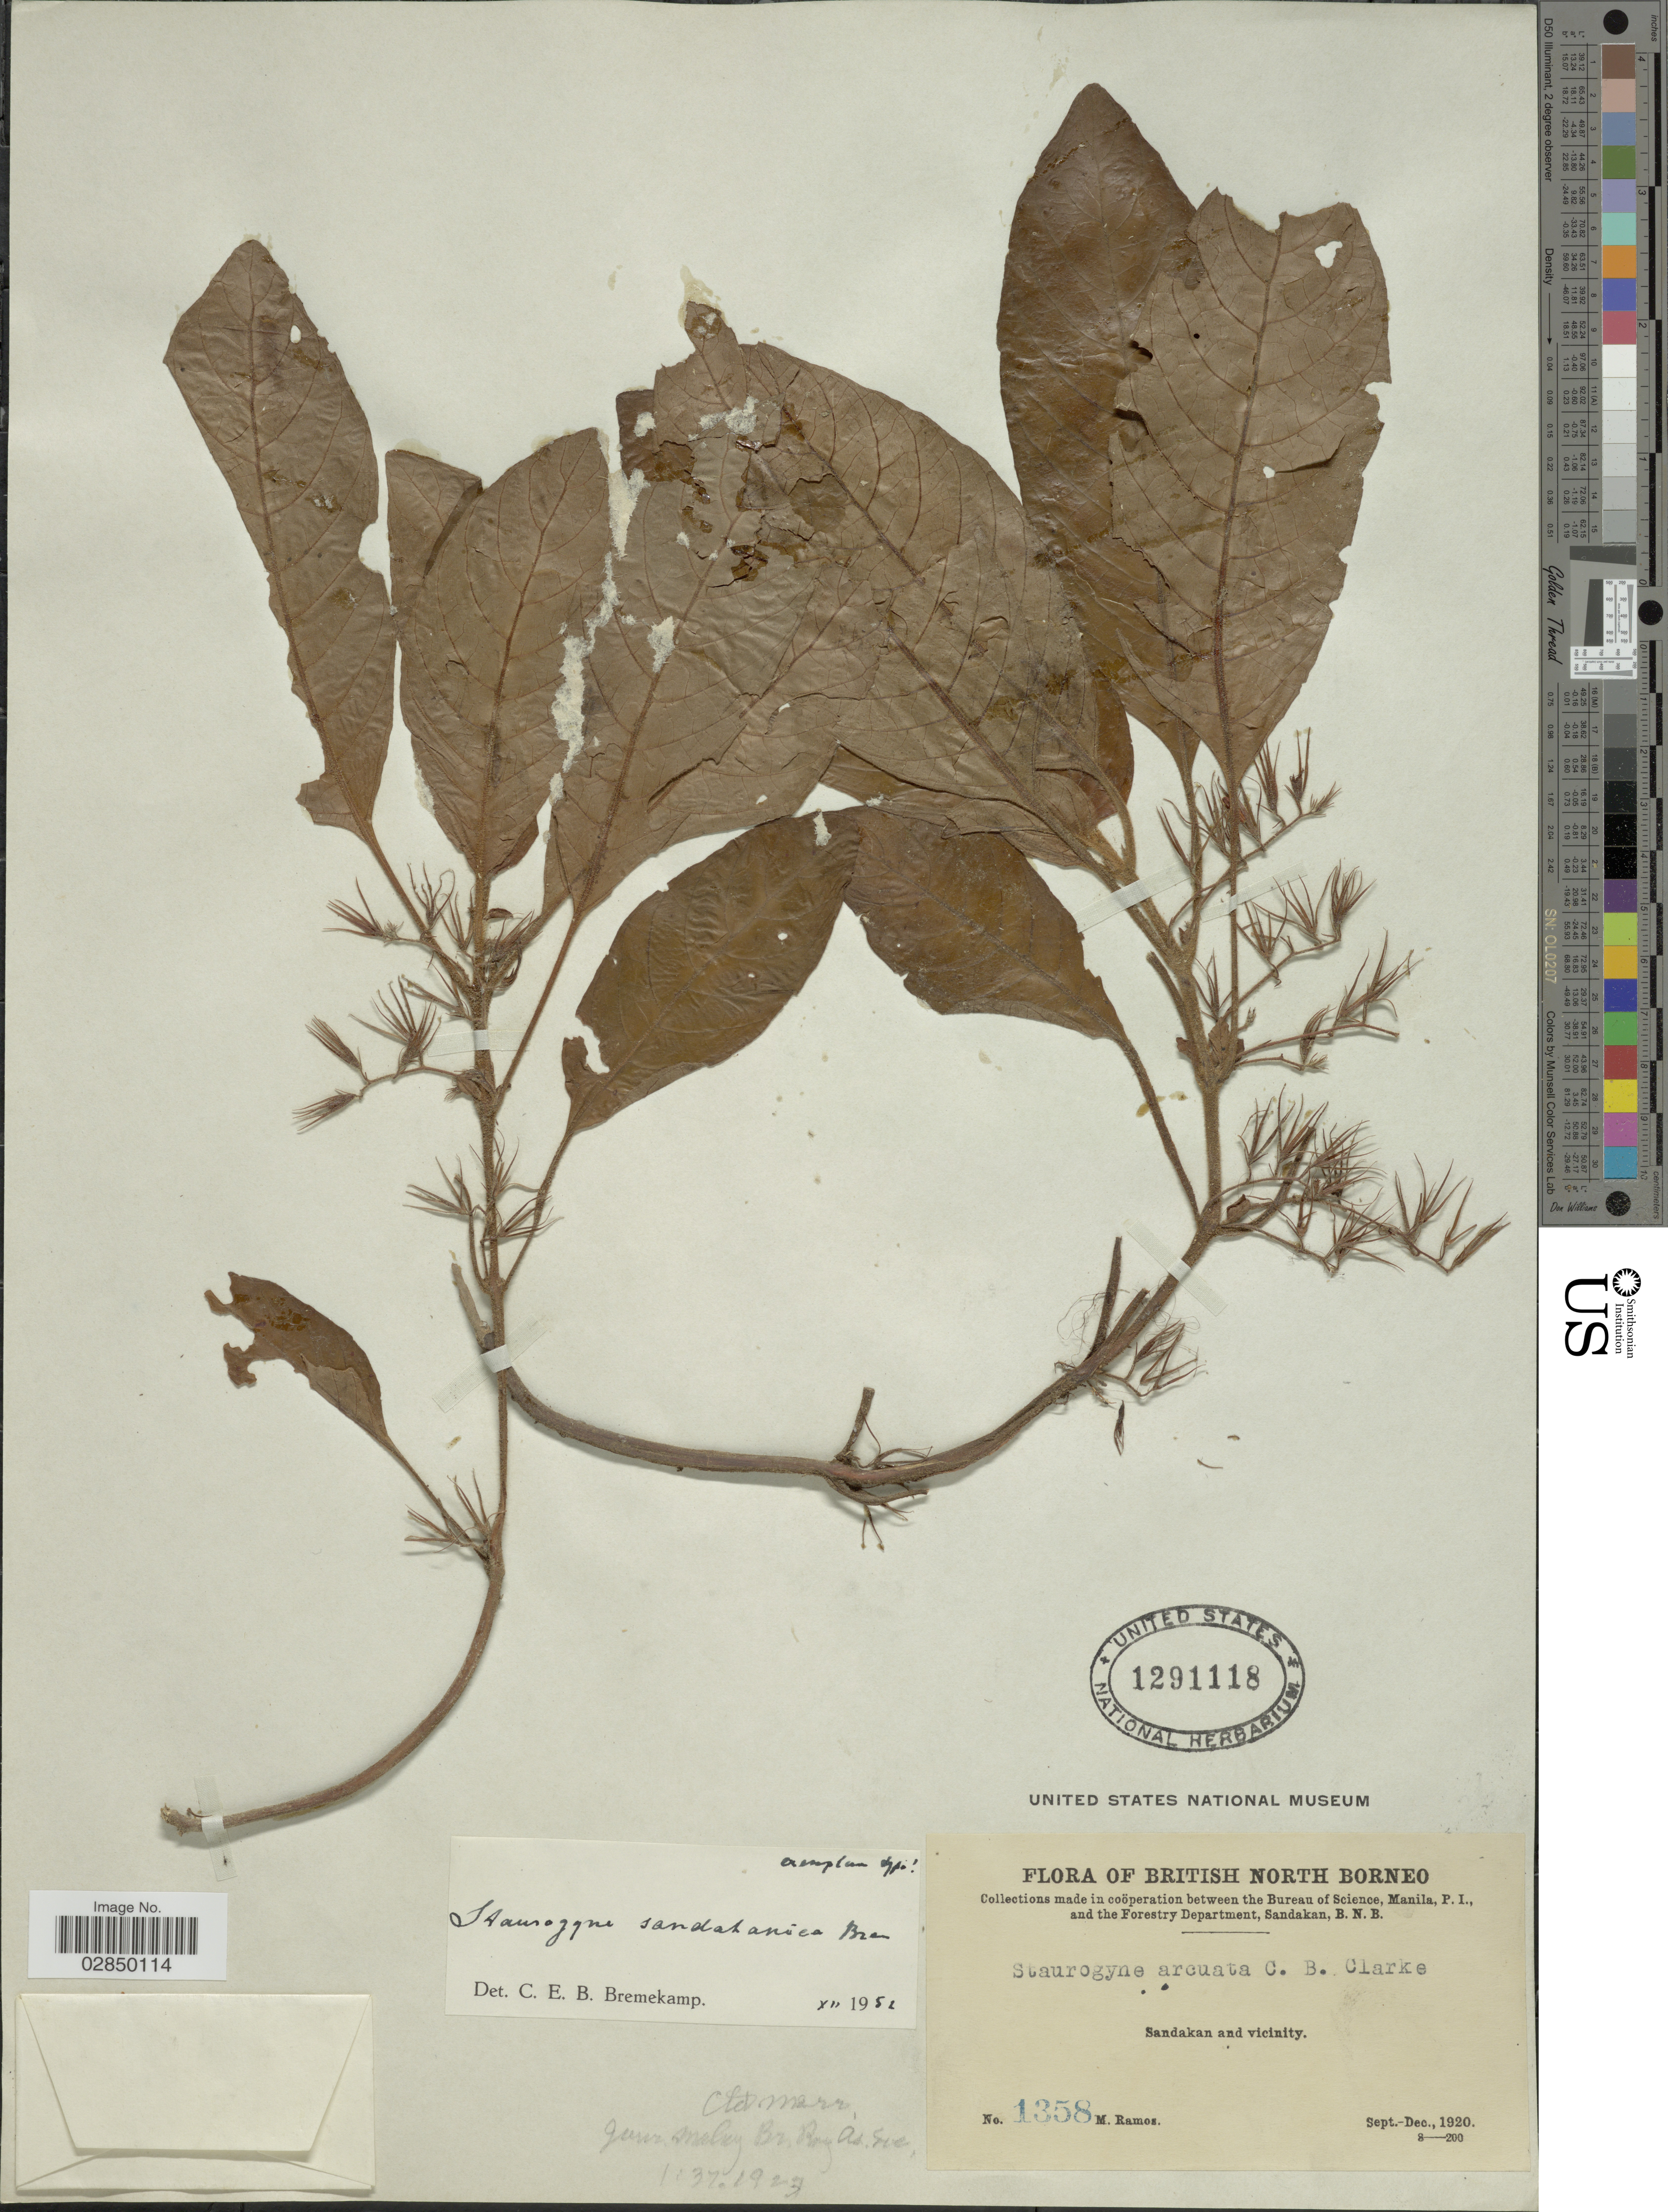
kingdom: Plantae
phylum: Tracheophyta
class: Magnoliopsida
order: Lamiales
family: Acanthaceae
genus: Staurogyne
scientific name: Staurogyne sandakanica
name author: Bremek.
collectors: M. Ramos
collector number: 1358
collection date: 1920-09/1920-12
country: Malaysia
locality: British North Borneo. Sandakan and vicinity.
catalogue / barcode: US 1291118